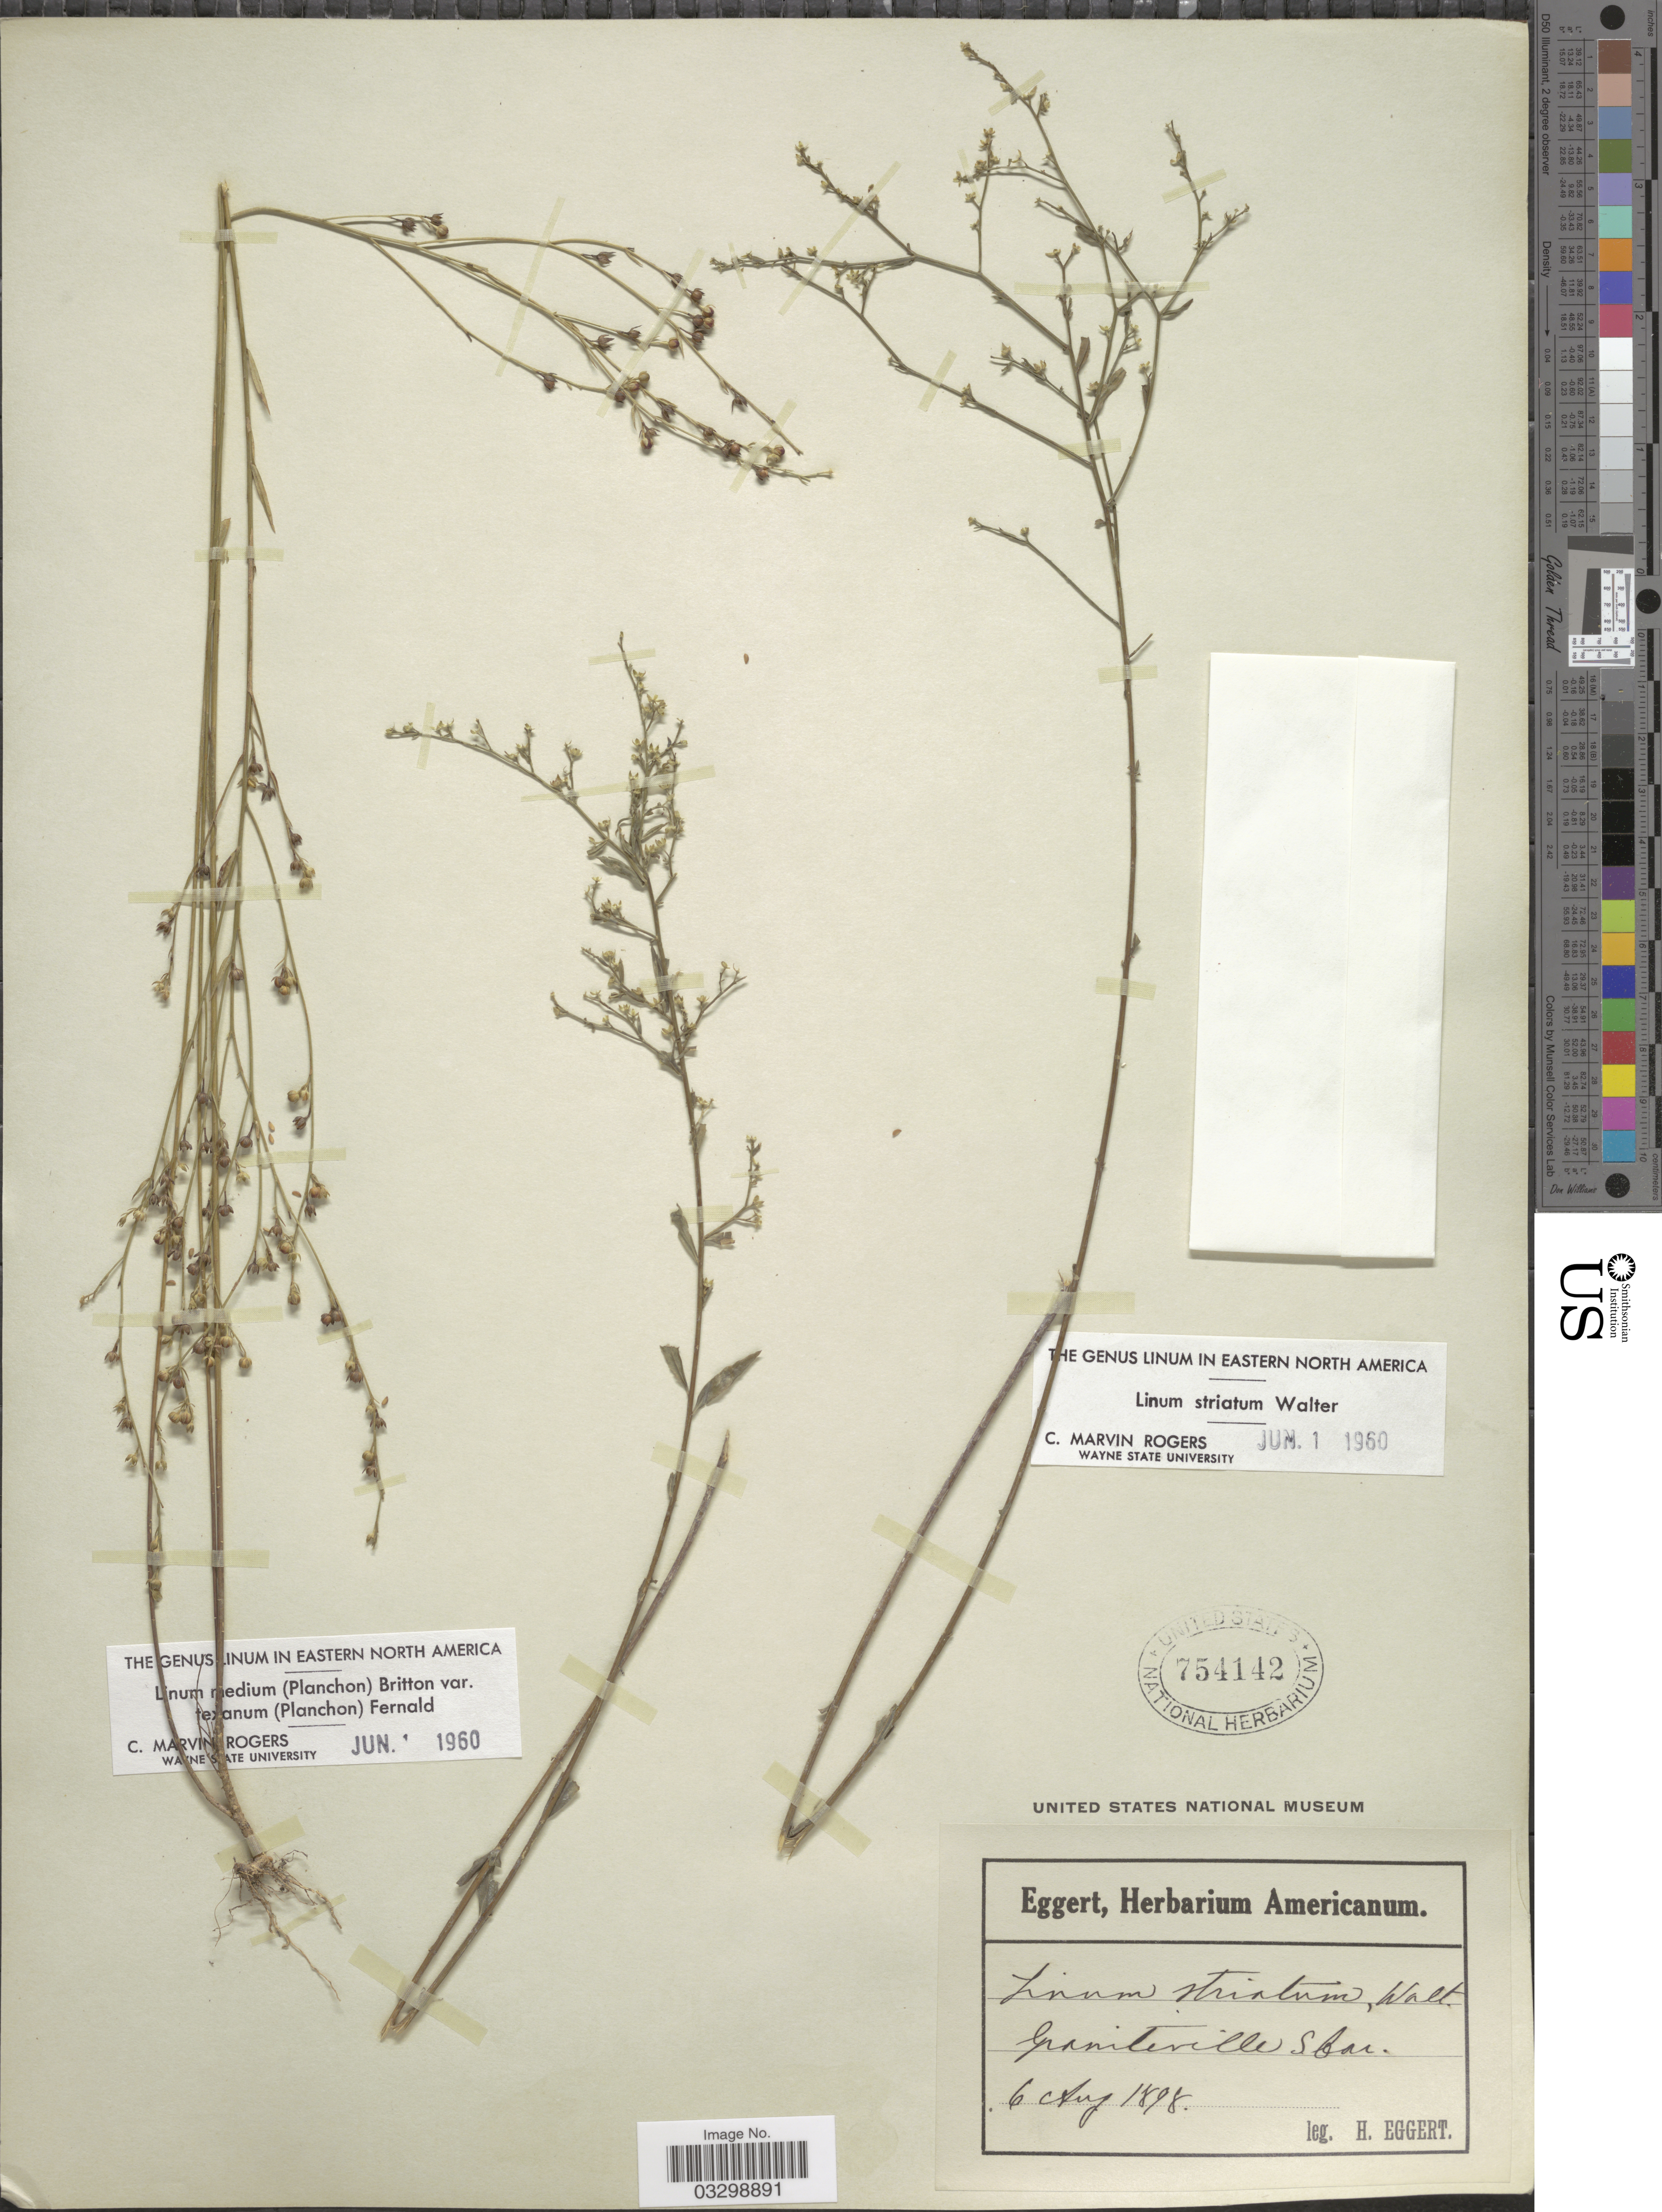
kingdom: Plantae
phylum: Tracheophyta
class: Magnoliopsida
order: Malpighiales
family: Linaceae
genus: Linum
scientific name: Linum medium var. texanum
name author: (Planch.) Fernald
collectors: H. Eggert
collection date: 1898-08-06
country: United States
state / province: South Carolina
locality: Graniteville.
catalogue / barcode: US 754142